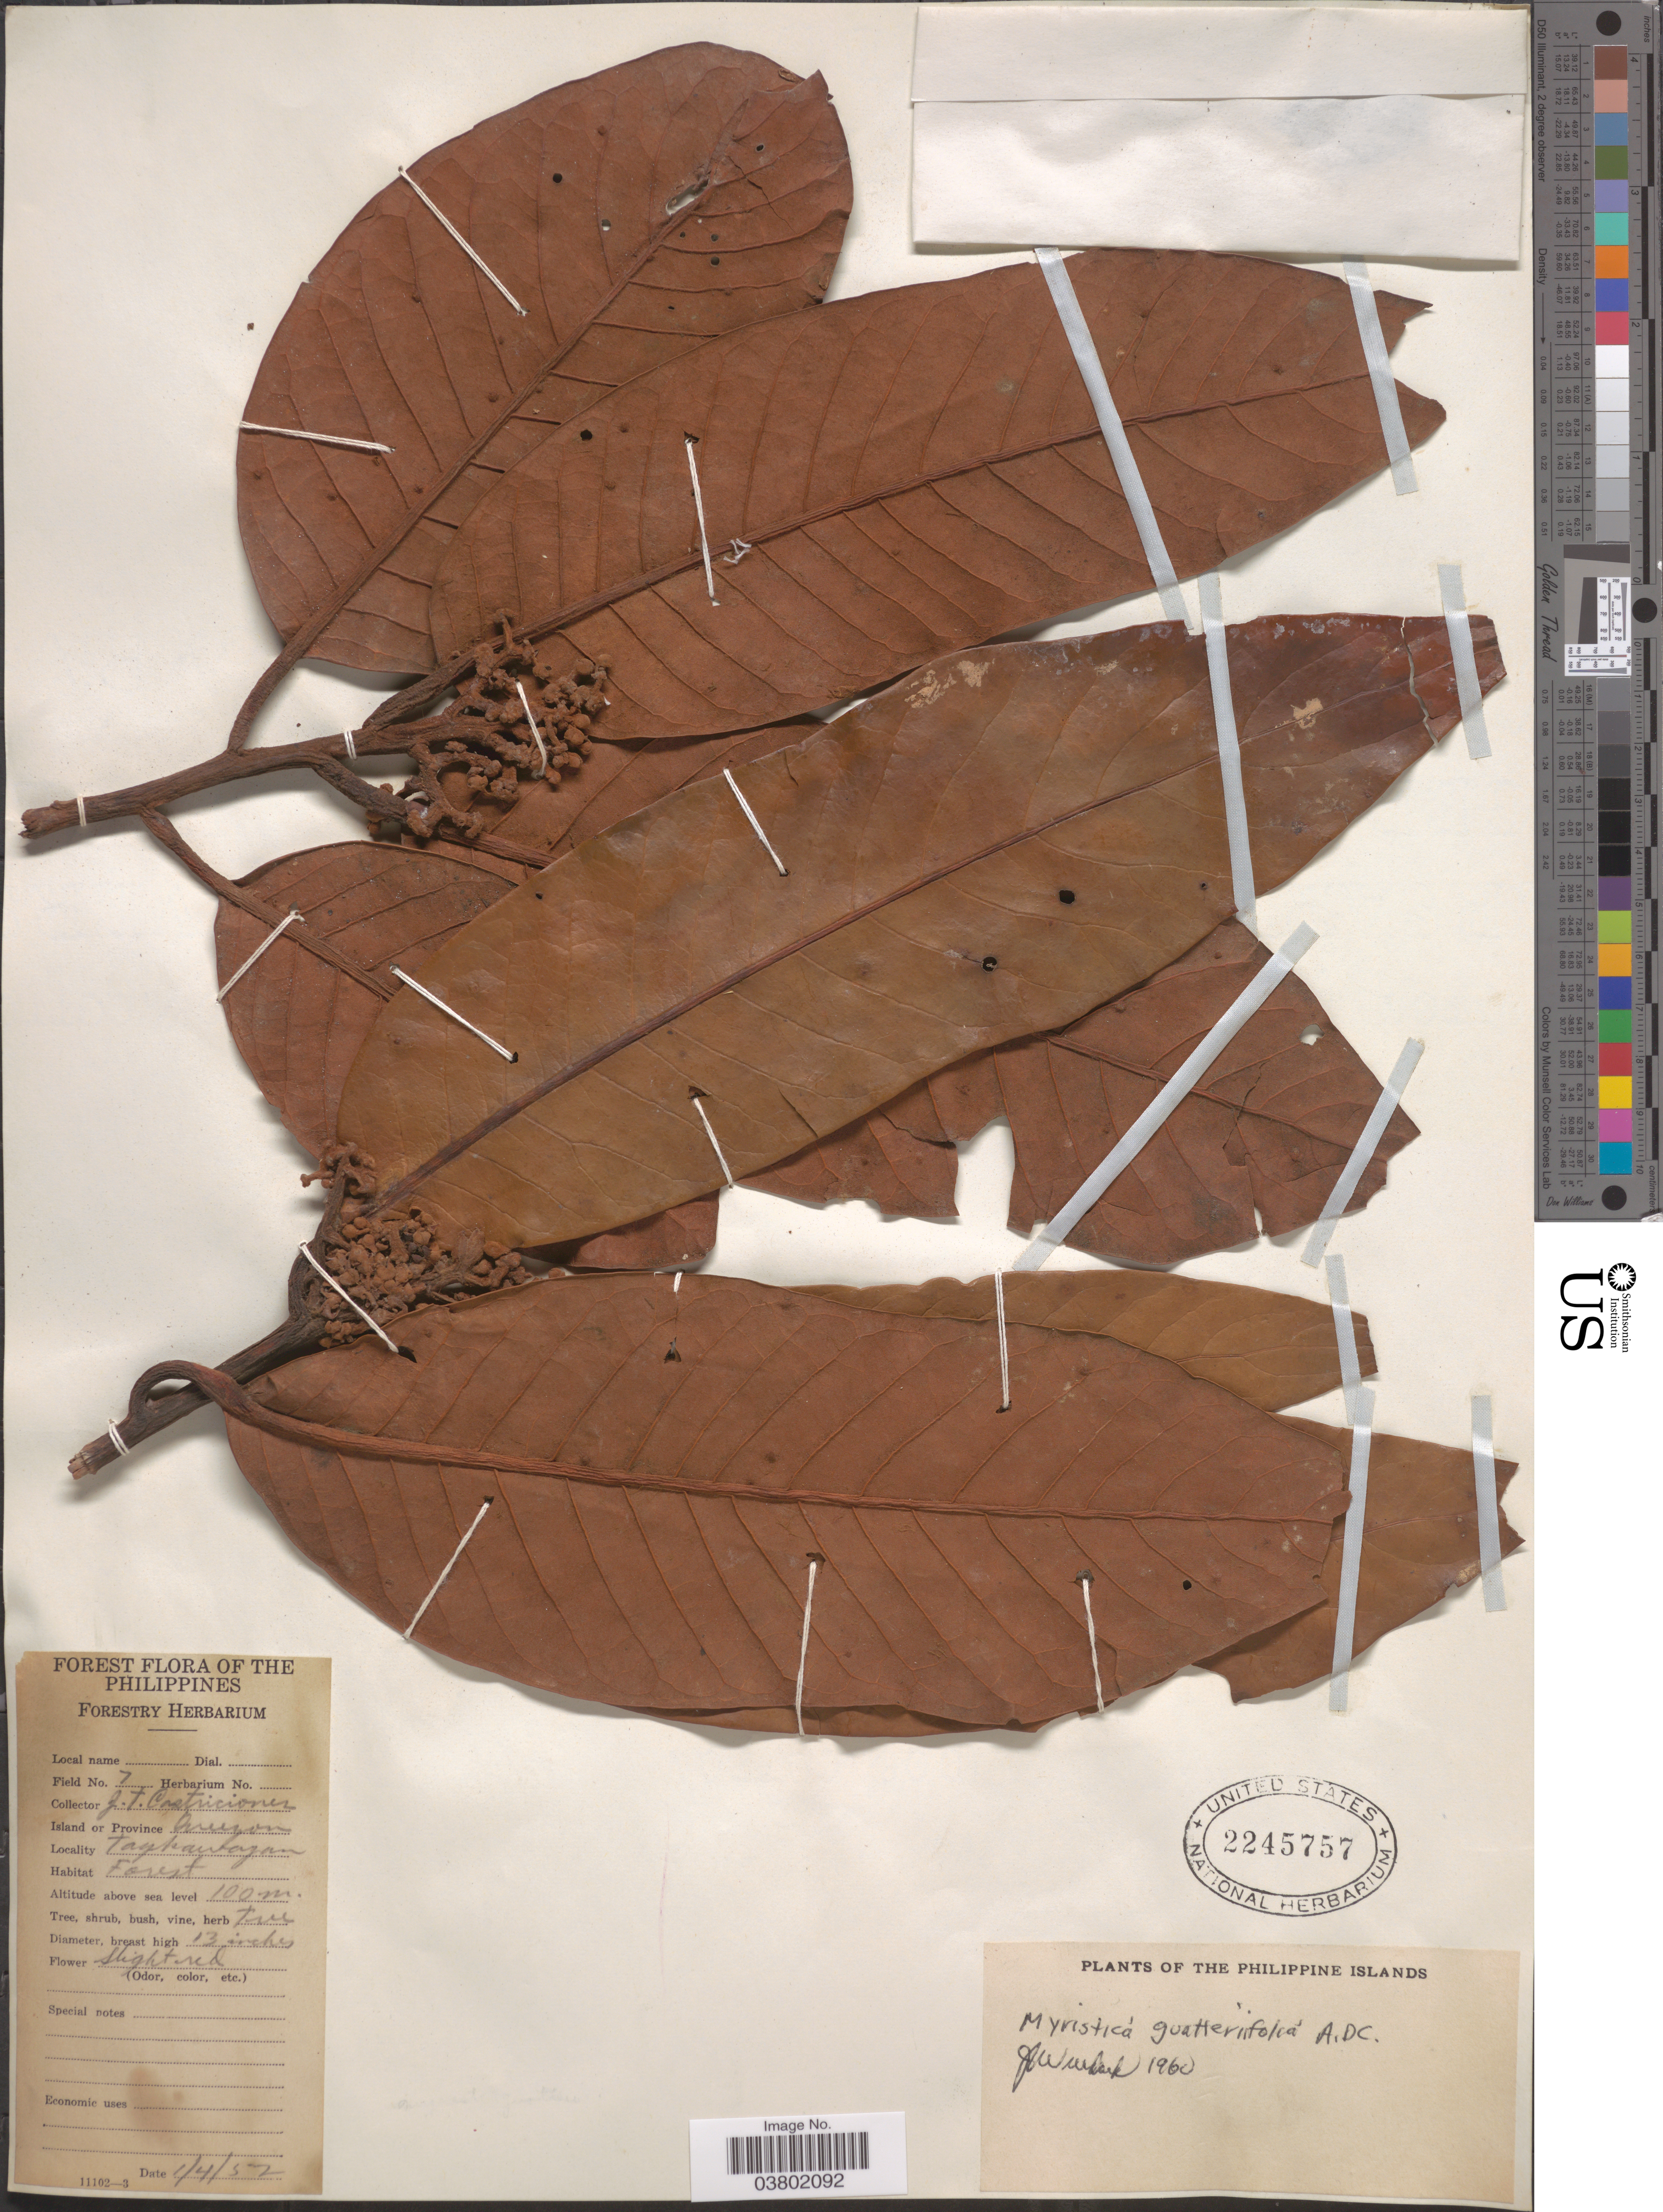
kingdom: Plantae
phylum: Tracheophyta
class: Magnoliopsida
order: Magnoliales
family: Myristicaceae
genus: Myristica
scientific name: Myristica guatteriifolia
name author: A. DC.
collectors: J. Castriciones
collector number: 7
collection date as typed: Transcribed d/m/y: 1/4/52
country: Philippines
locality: Philippine Islands. Island or Province Quezon. Tagkawagan.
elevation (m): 100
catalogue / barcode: US 2245757